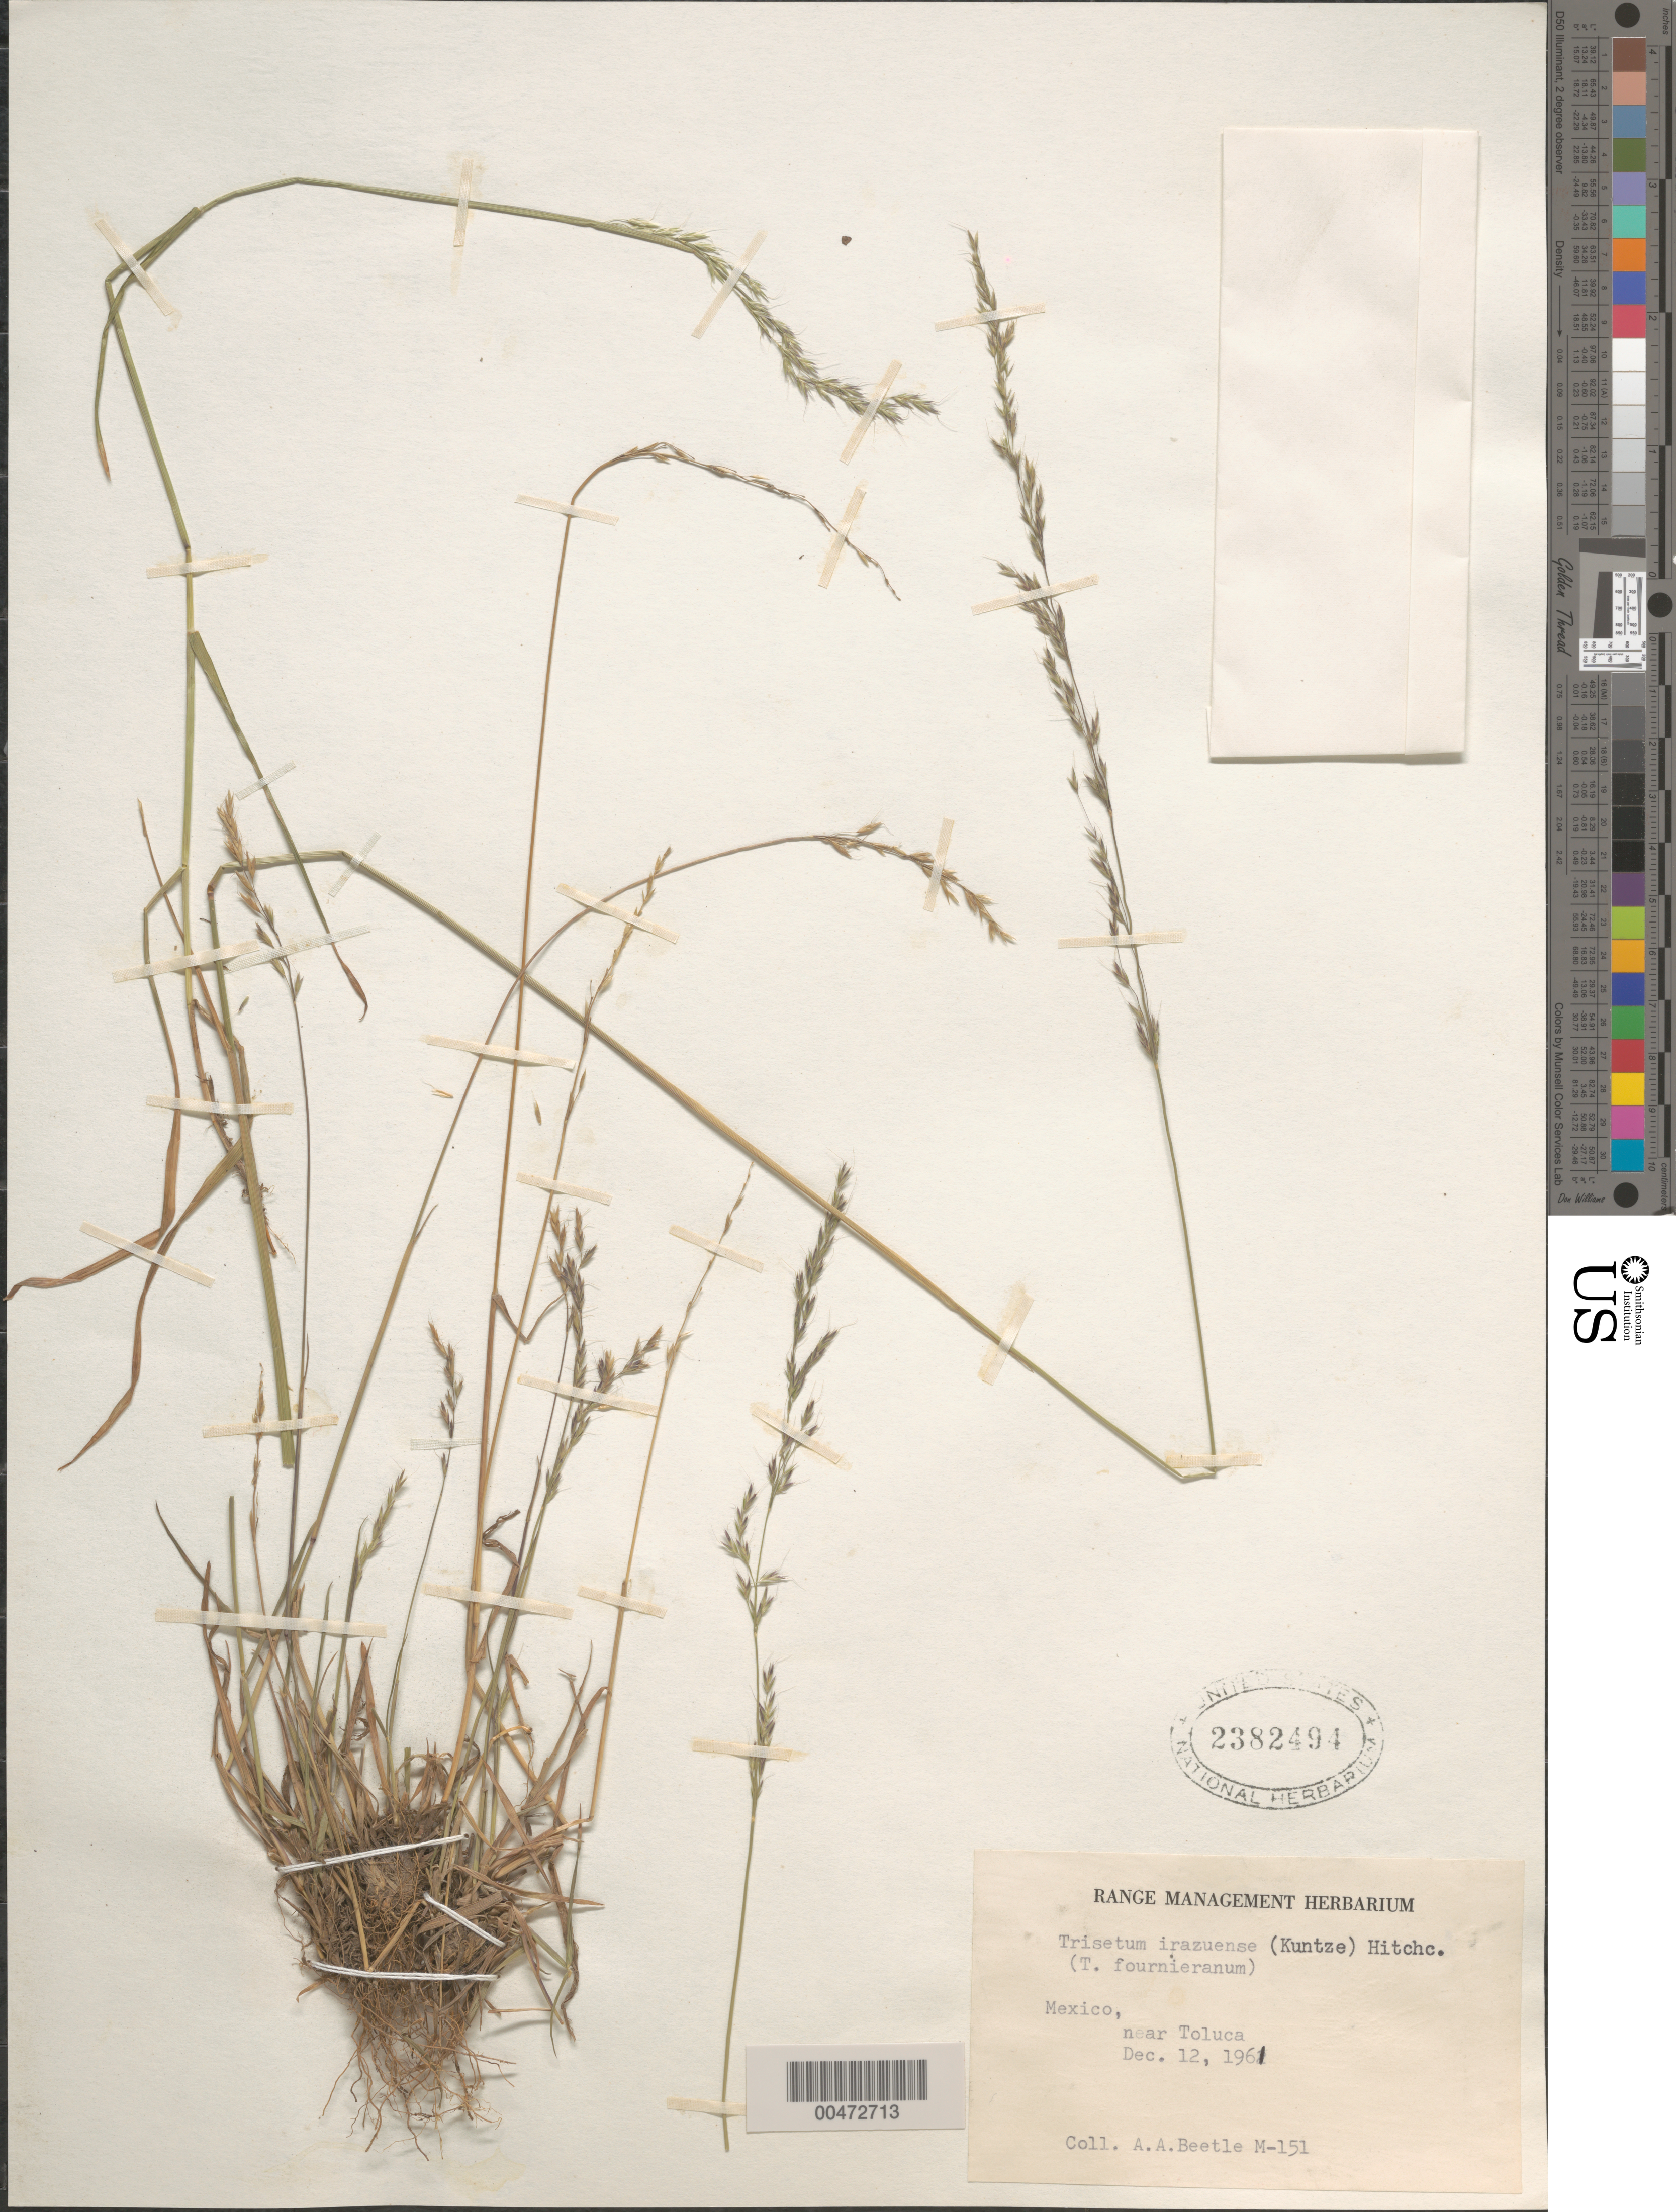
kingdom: Plantae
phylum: Tracheophyta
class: Liliopsida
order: Poales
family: Poaceae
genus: Peyritschia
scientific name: Peyritschia irazuensis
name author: (Kuntze) P.M. Peterson et al.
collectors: A. A. Beetle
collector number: M-151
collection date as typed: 12 Dec 1961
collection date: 1961-12-12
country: Mexico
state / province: México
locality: Near Toluca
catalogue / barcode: US 2382494